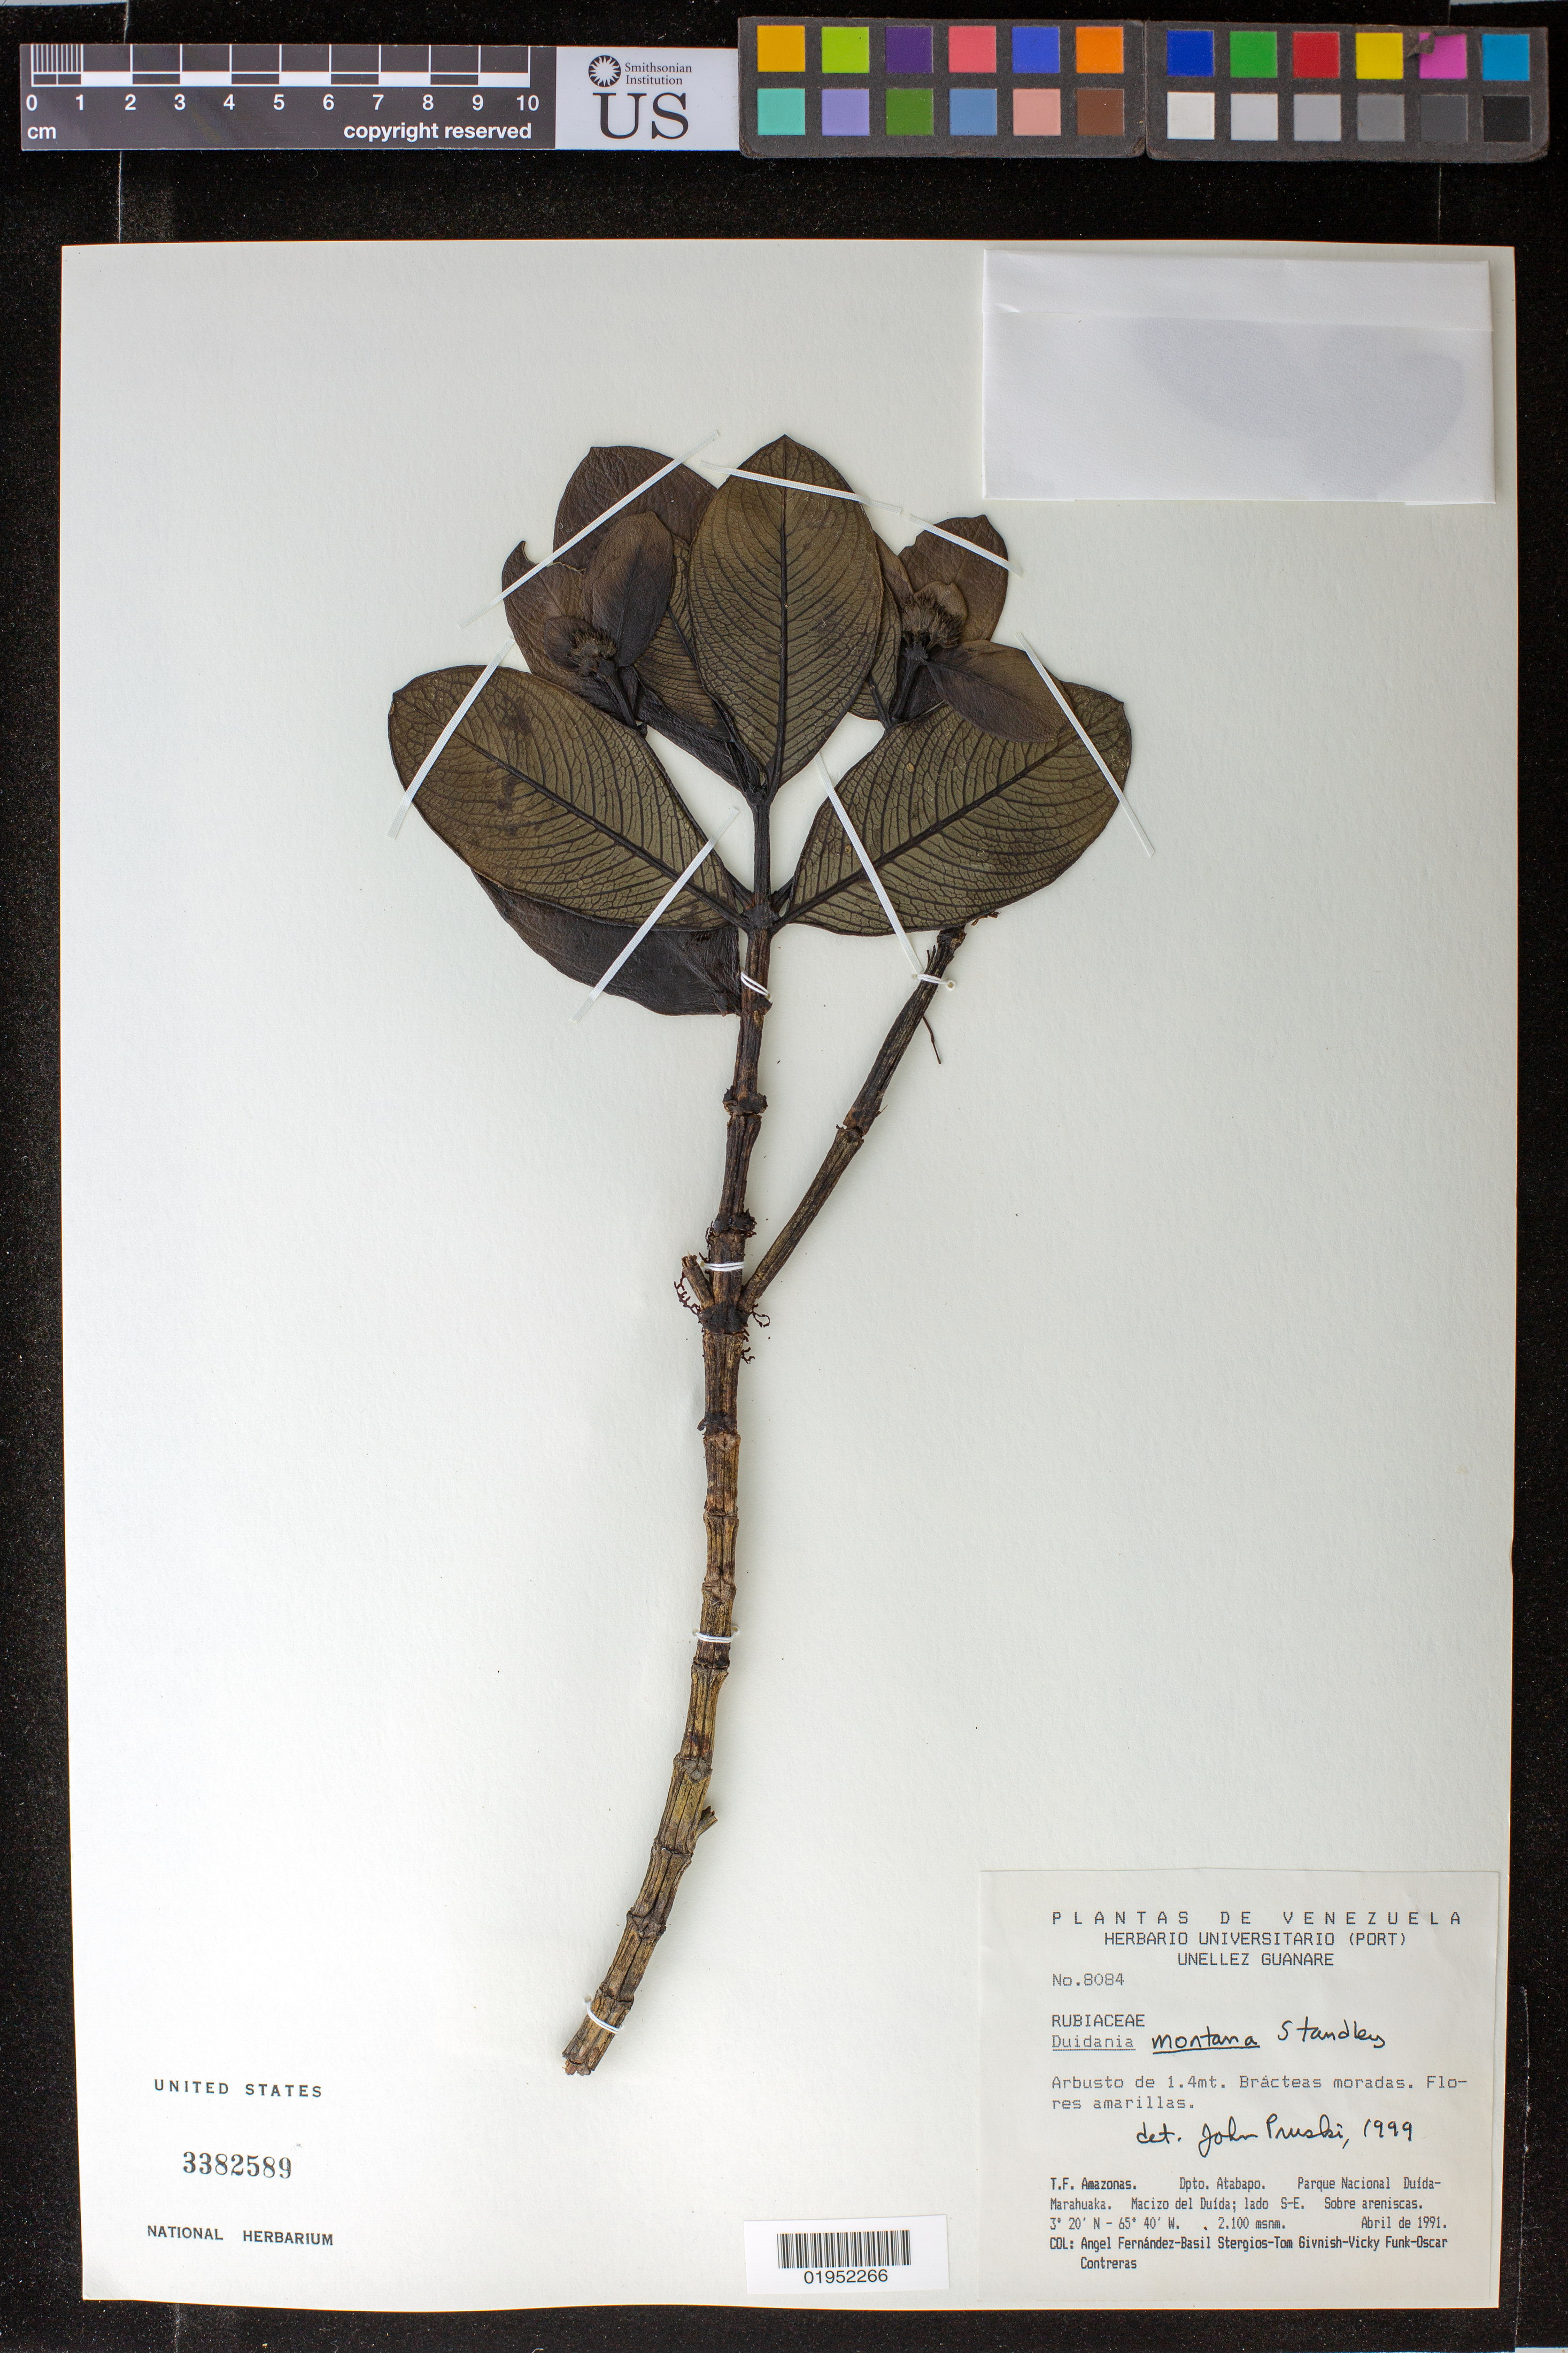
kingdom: Plantae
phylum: Tracheophyta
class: Magnoliopsida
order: Gentianales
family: Rubiaceae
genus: Duidania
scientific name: Duidania montana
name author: Standl.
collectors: A. Fernández, B. G. Stergios, T. J. Givnish, V. Funk & O. Contreras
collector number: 8084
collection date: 1991-04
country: Venezuela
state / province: Amazonas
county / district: Atabapo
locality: Parque Nacional Duída-Marahuaka, Macizo del Duída, lado SE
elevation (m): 2100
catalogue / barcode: US 3382589